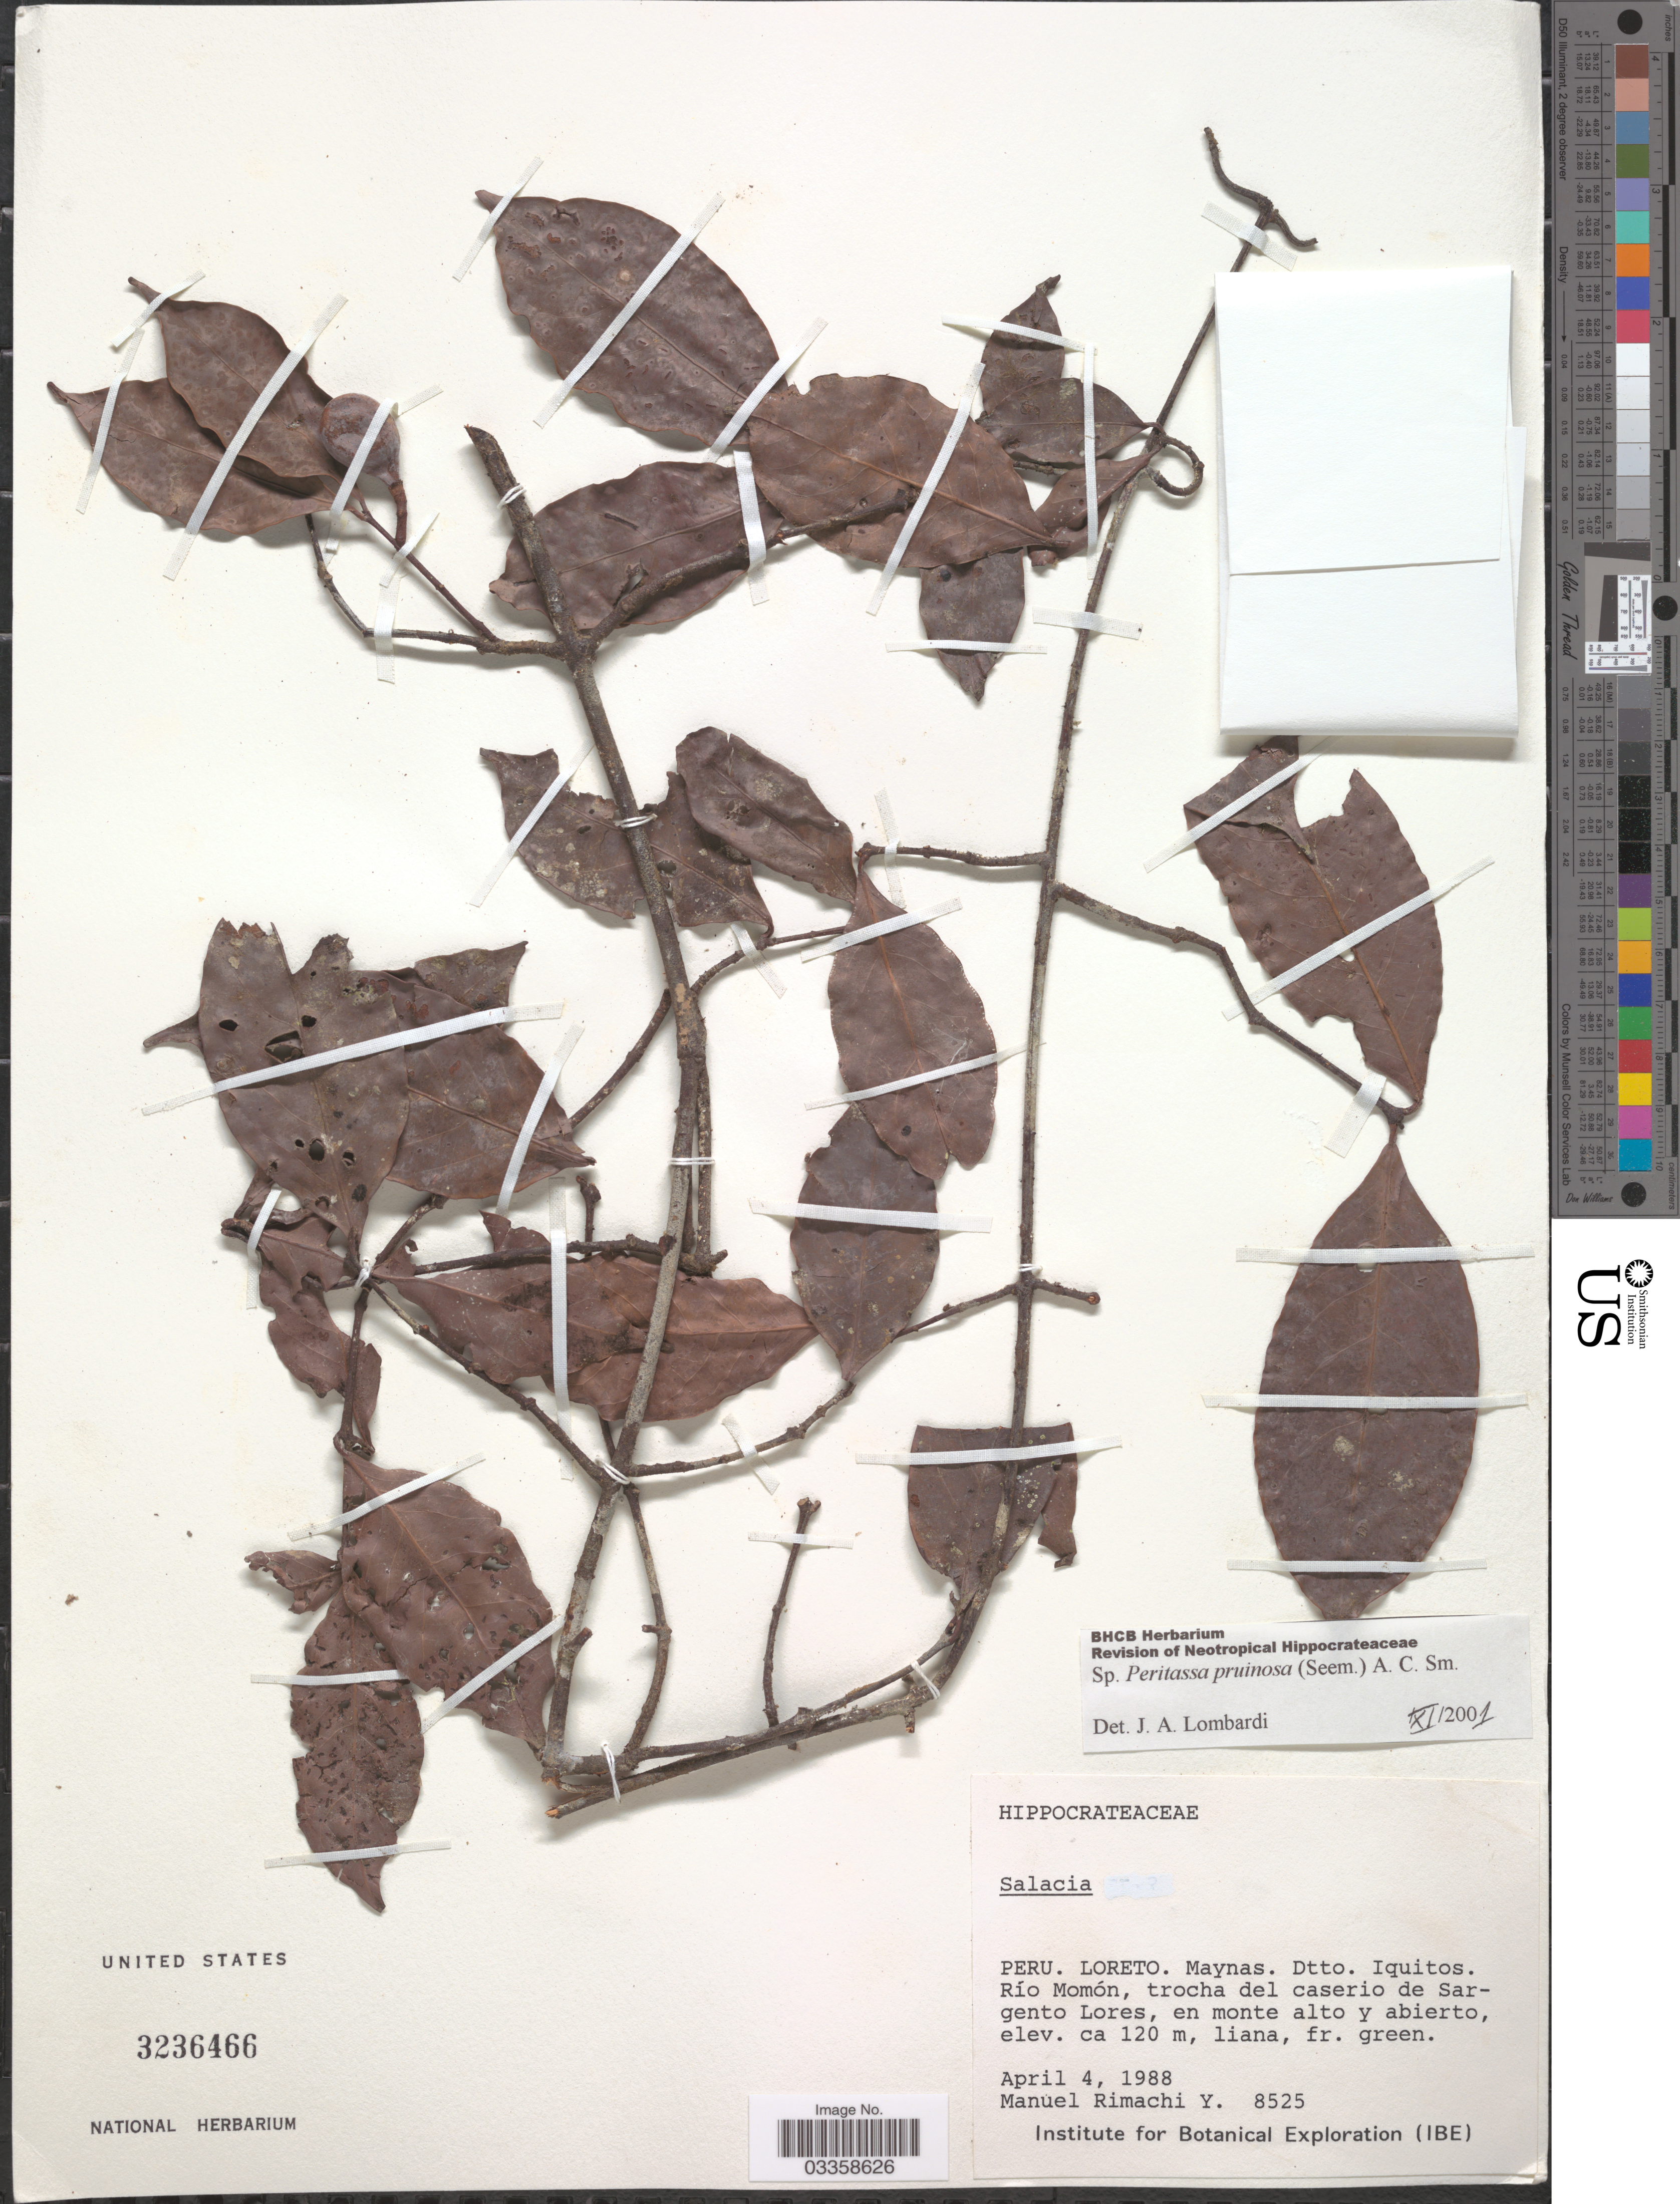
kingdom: Plantae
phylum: Tracheophyta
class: Magnoliopsida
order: Celastrales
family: Celastraceae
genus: Peritassa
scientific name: Peritassa pruinosa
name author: (Seem.) A.C. Sm.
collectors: M. Rimachi Y.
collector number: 8525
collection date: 1988-04-04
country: Peru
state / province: Loreto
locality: Maynas. Dtto. Iquitos. Río Momón, trocha del caserio de Sargento Lores.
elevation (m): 120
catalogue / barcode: US 3236466